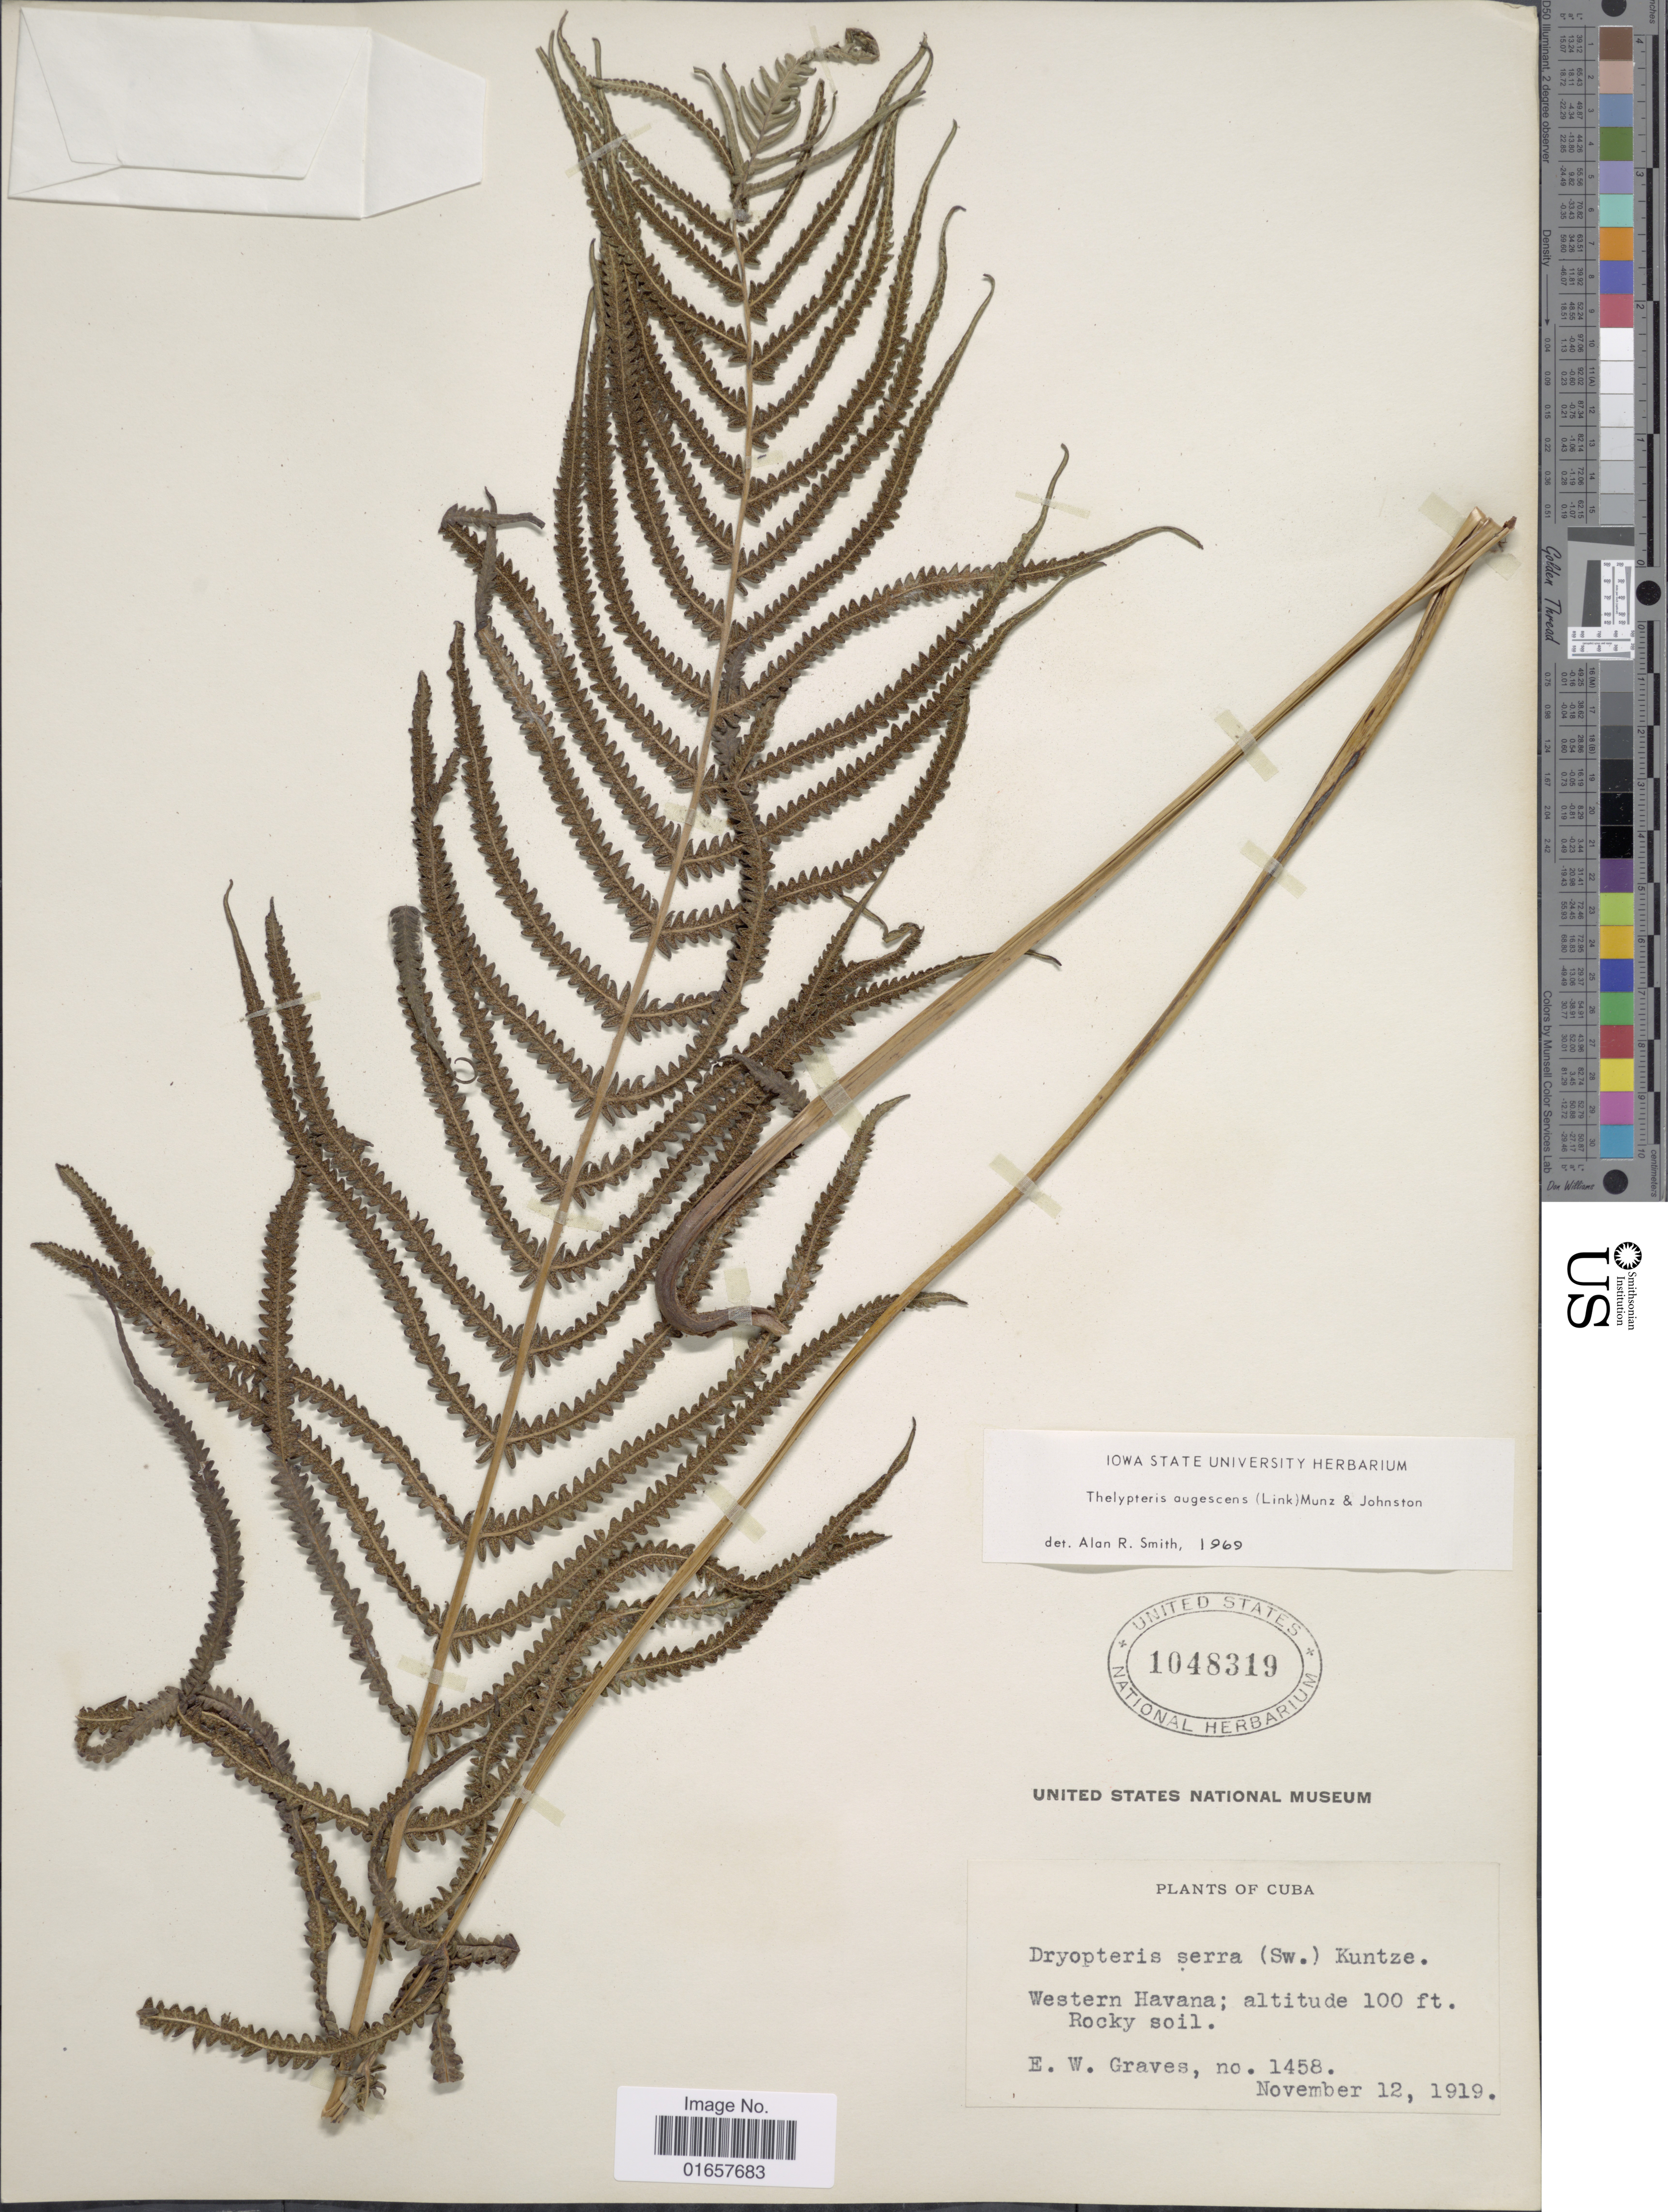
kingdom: Plantae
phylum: Tracheophyta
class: Polypodiopsida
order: Polypodiales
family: Thelypteridaceae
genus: Christella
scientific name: Christella augescens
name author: (Link) Pic. Serm.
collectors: E. Graves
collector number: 1458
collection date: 1919-11-12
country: Cuba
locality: Cuba, Western Havana.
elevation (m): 30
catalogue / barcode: US 1048319